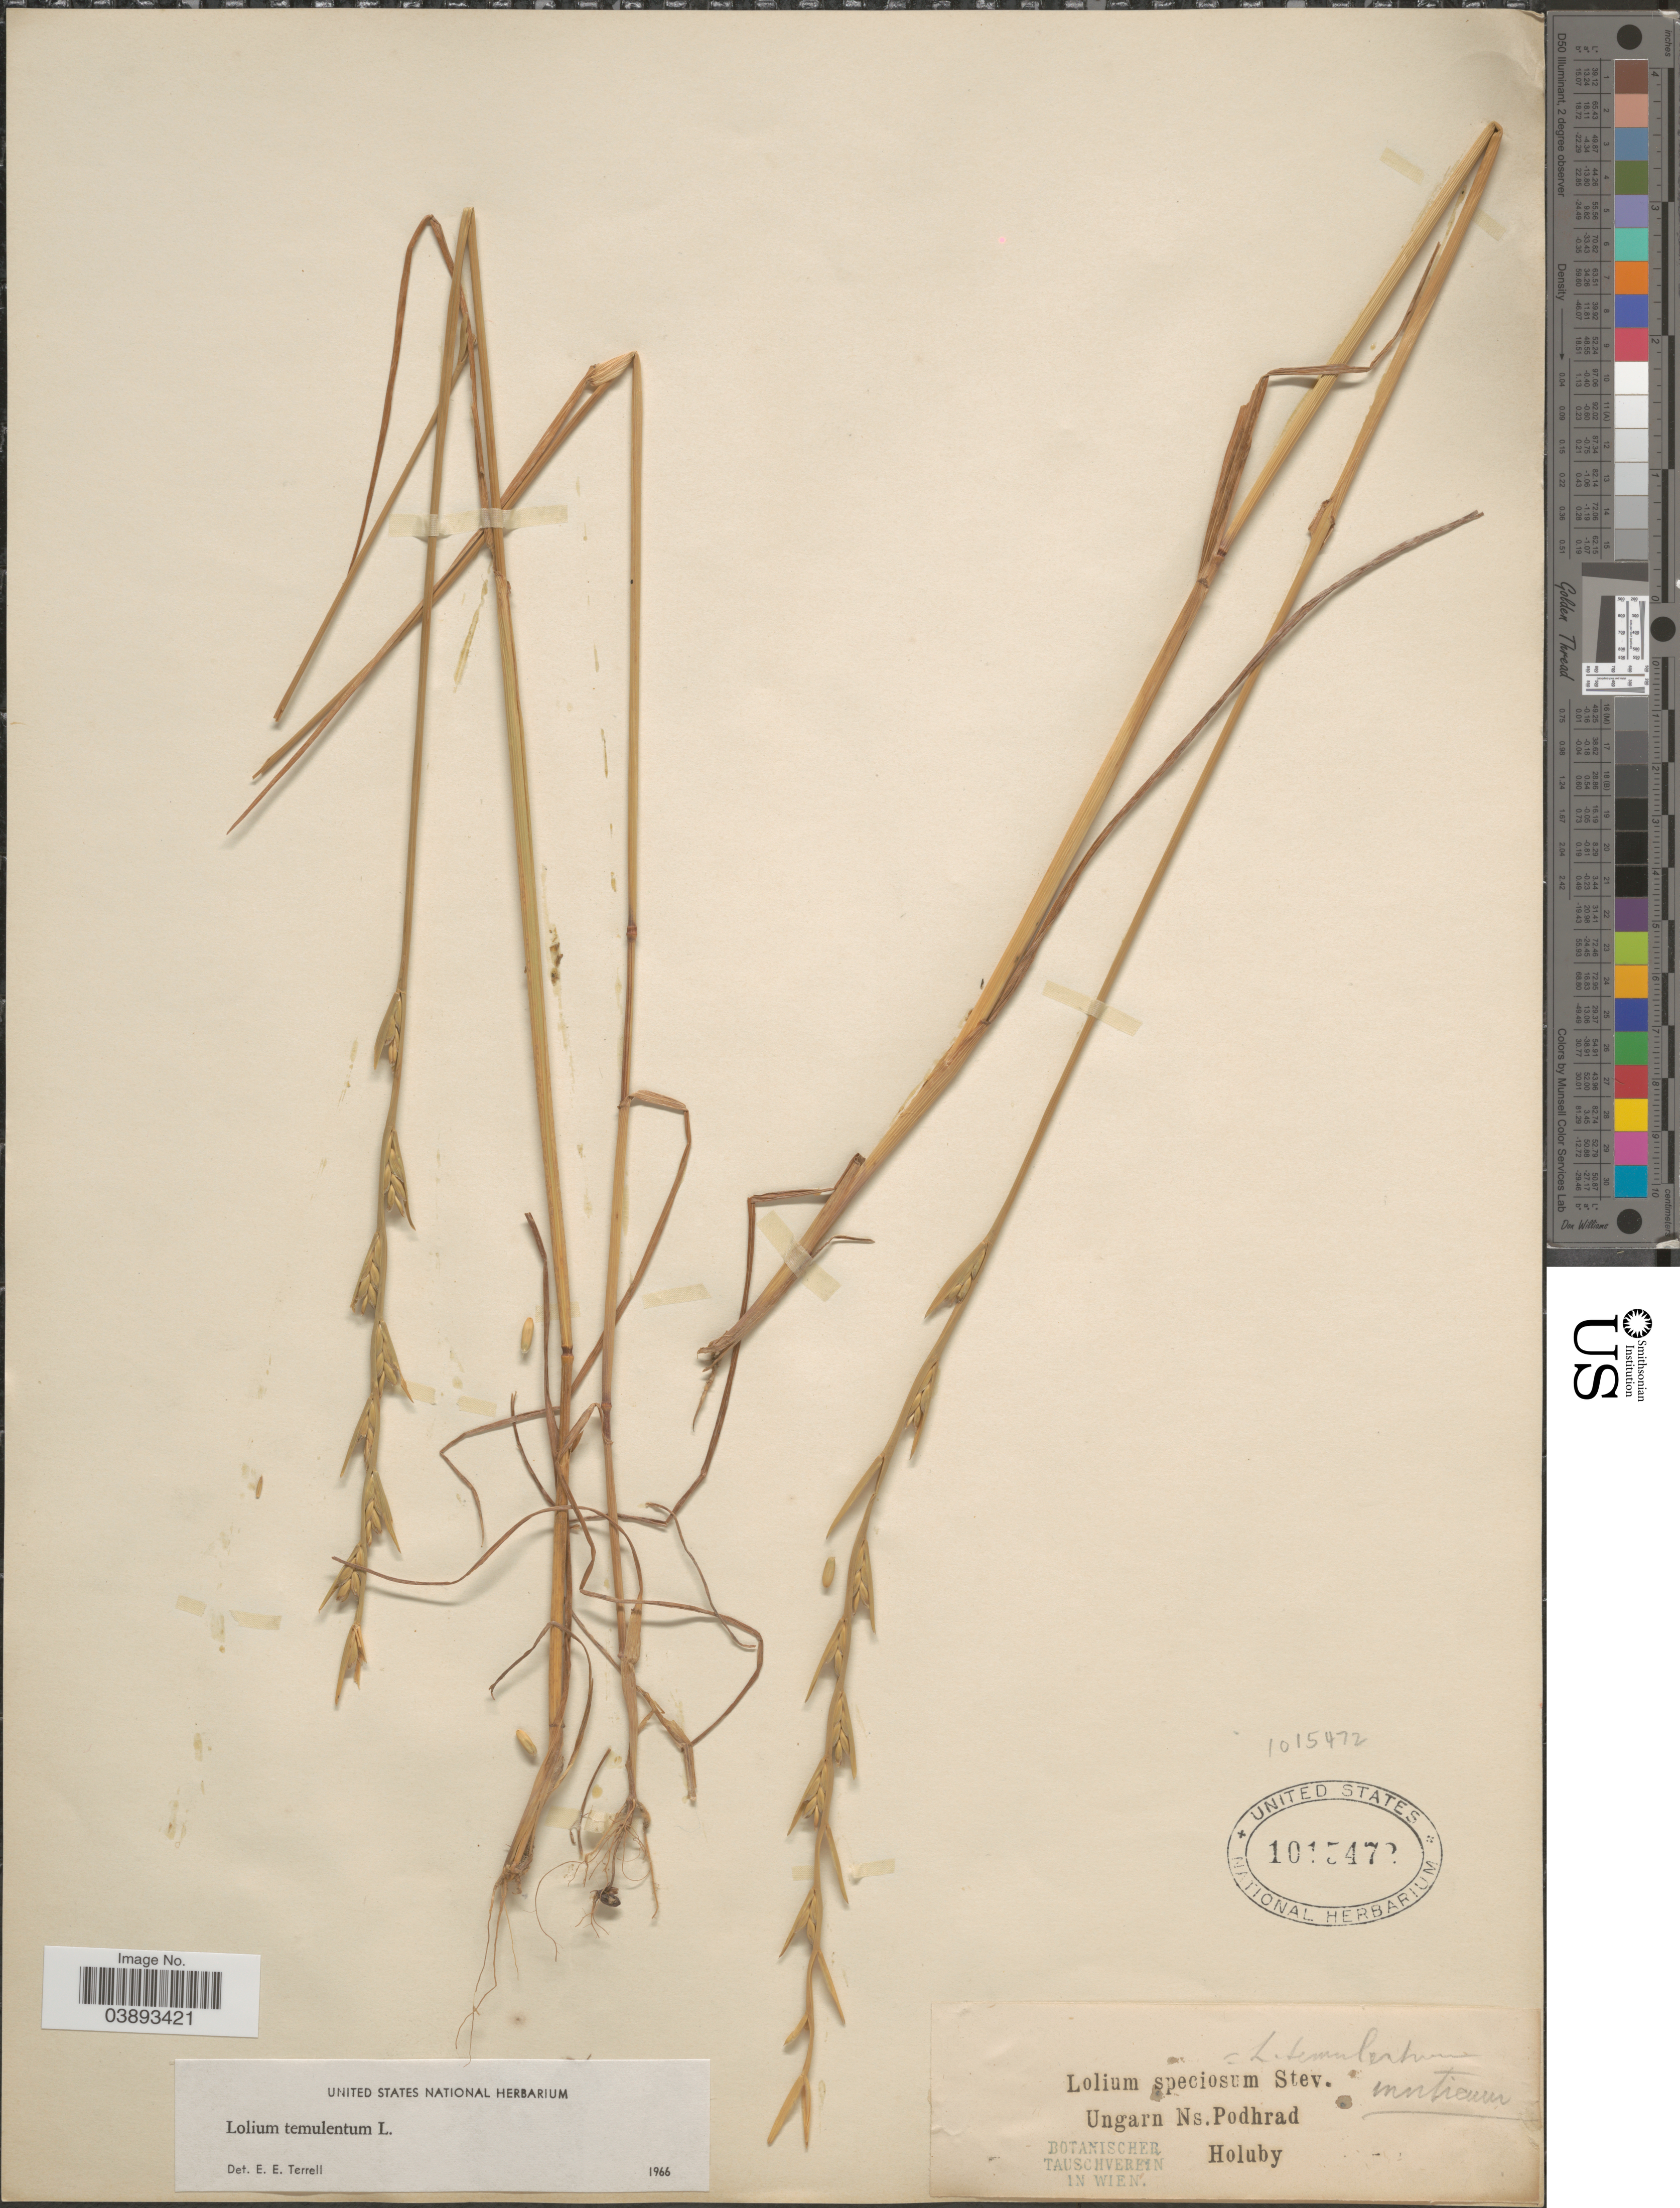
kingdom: Plantae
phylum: Tracheophyta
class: Liliopsida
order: Poales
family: Poaceae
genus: Lolium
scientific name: Lolium temulentum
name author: L.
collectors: Holuby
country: Slovakia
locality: Ungarn Ns. Podhrad.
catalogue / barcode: US 1015472